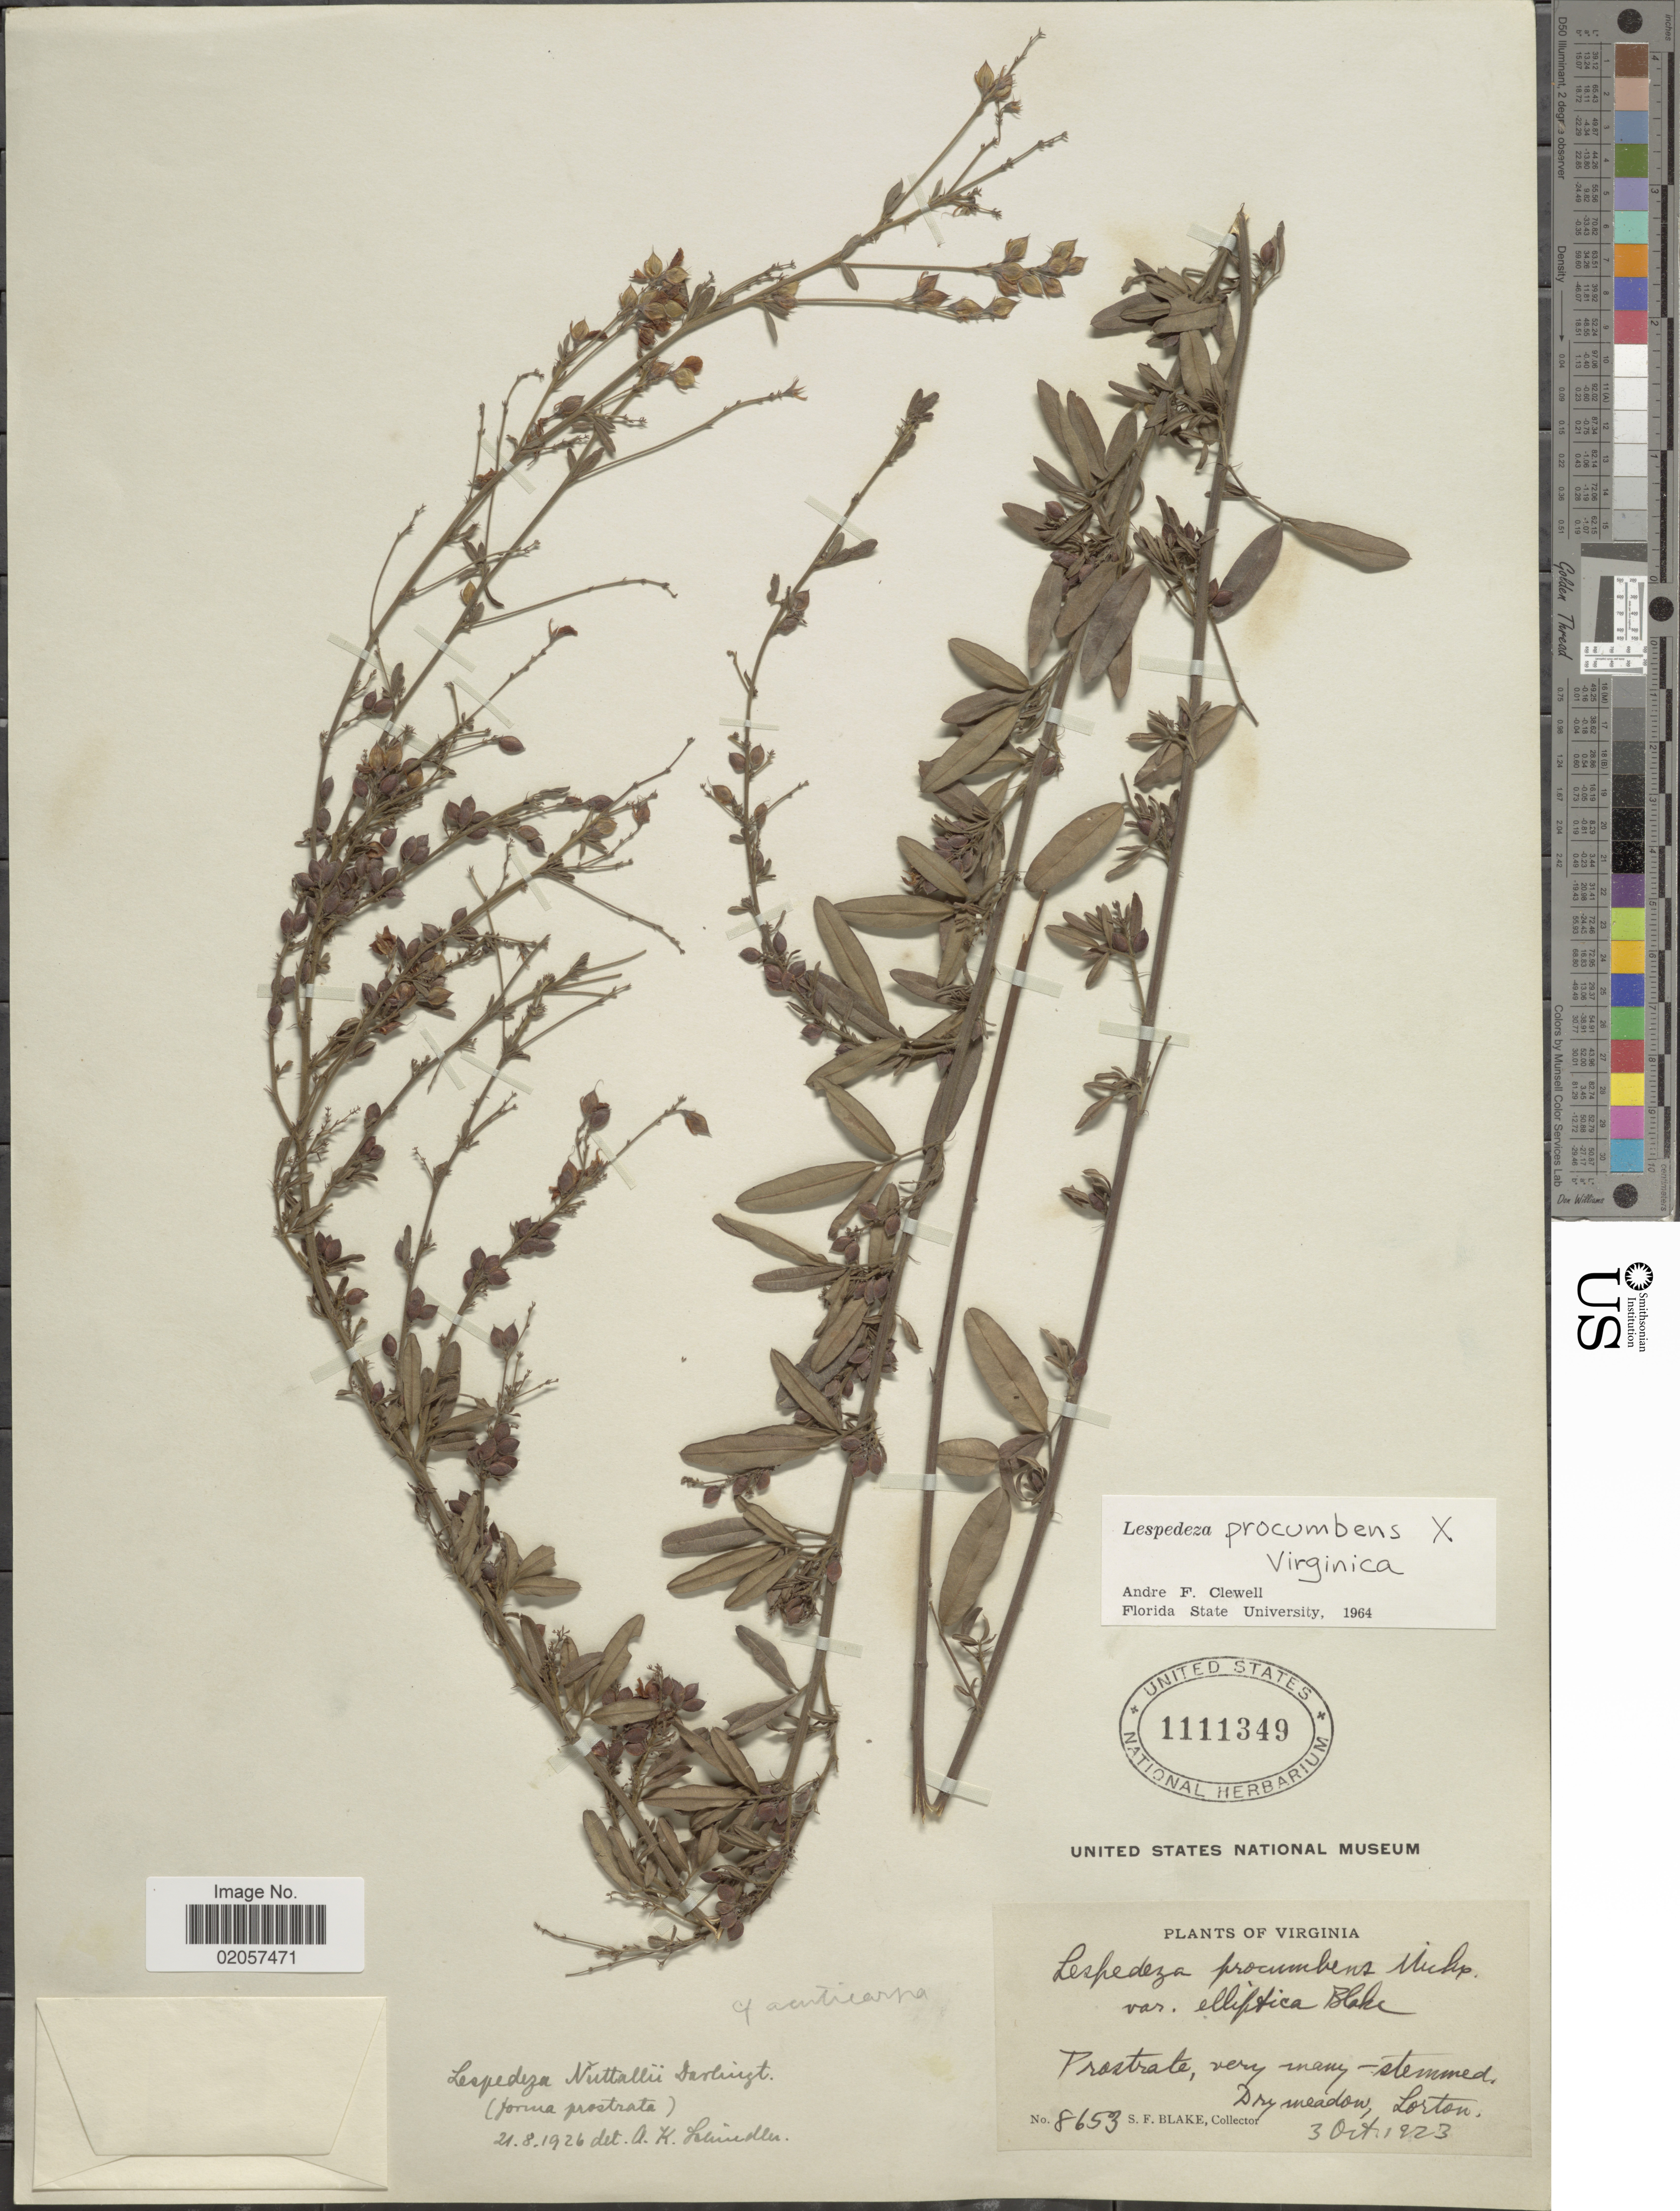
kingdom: Plantae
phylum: Tracheophyta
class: Magnoliopsida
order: Fabales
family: Fabaceae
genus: Lespedeza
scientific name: Lespedeza procumbens x L. virginica (L.) Britton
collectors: S. Blake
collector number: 8653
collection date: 1923-10-03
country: United States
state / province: Virginia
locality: Prostrate, very many stemmed, Dry meadiw, Lorton.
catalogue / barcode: US 1111349